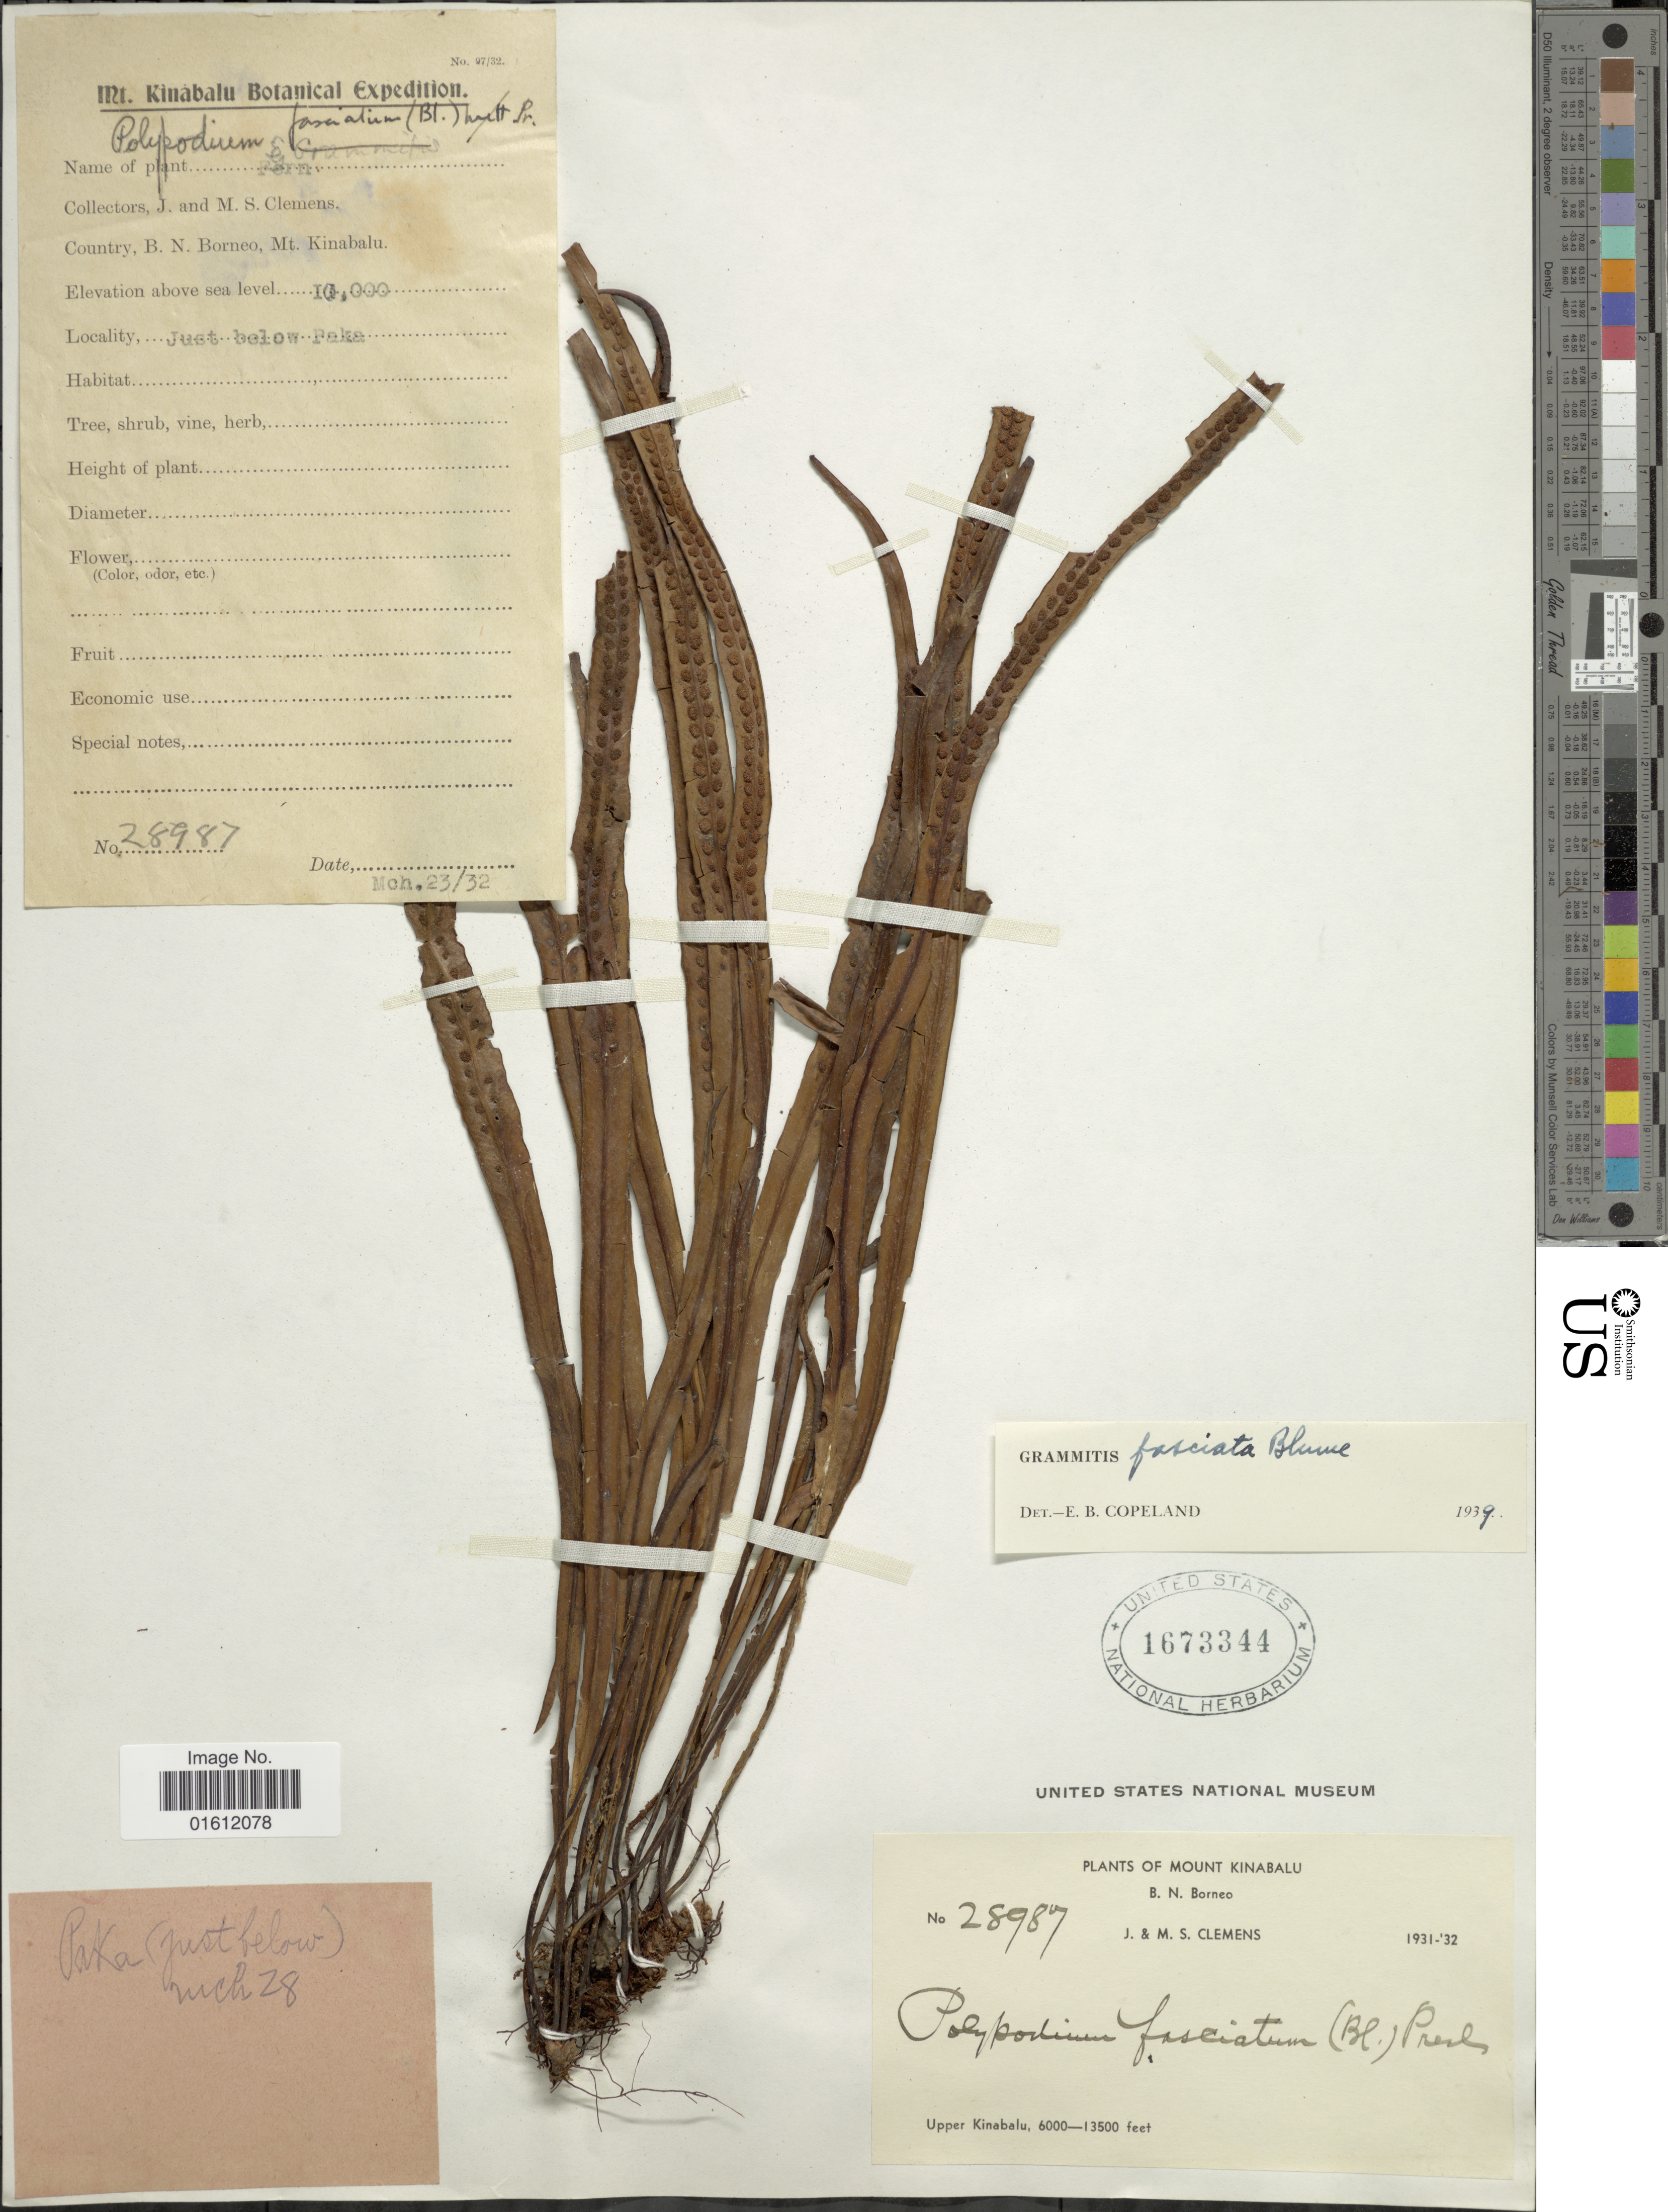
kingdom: Plantae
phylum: Tracheophyta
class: Polypodiopsida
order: Polypodiales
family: Polypodiaceae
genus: Oreogrammitis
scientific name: Oreogrammitis fasciata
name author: (Blume) Parris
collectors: J. Clemens & M. S. Clemens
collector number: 28987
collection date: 1932-03-23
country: Malaysia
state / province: Sabah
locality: Mount KInabalu, B.N. Borneo, Upper KInabalu, Just below Paka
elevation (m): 3048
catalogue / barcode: US 1673344